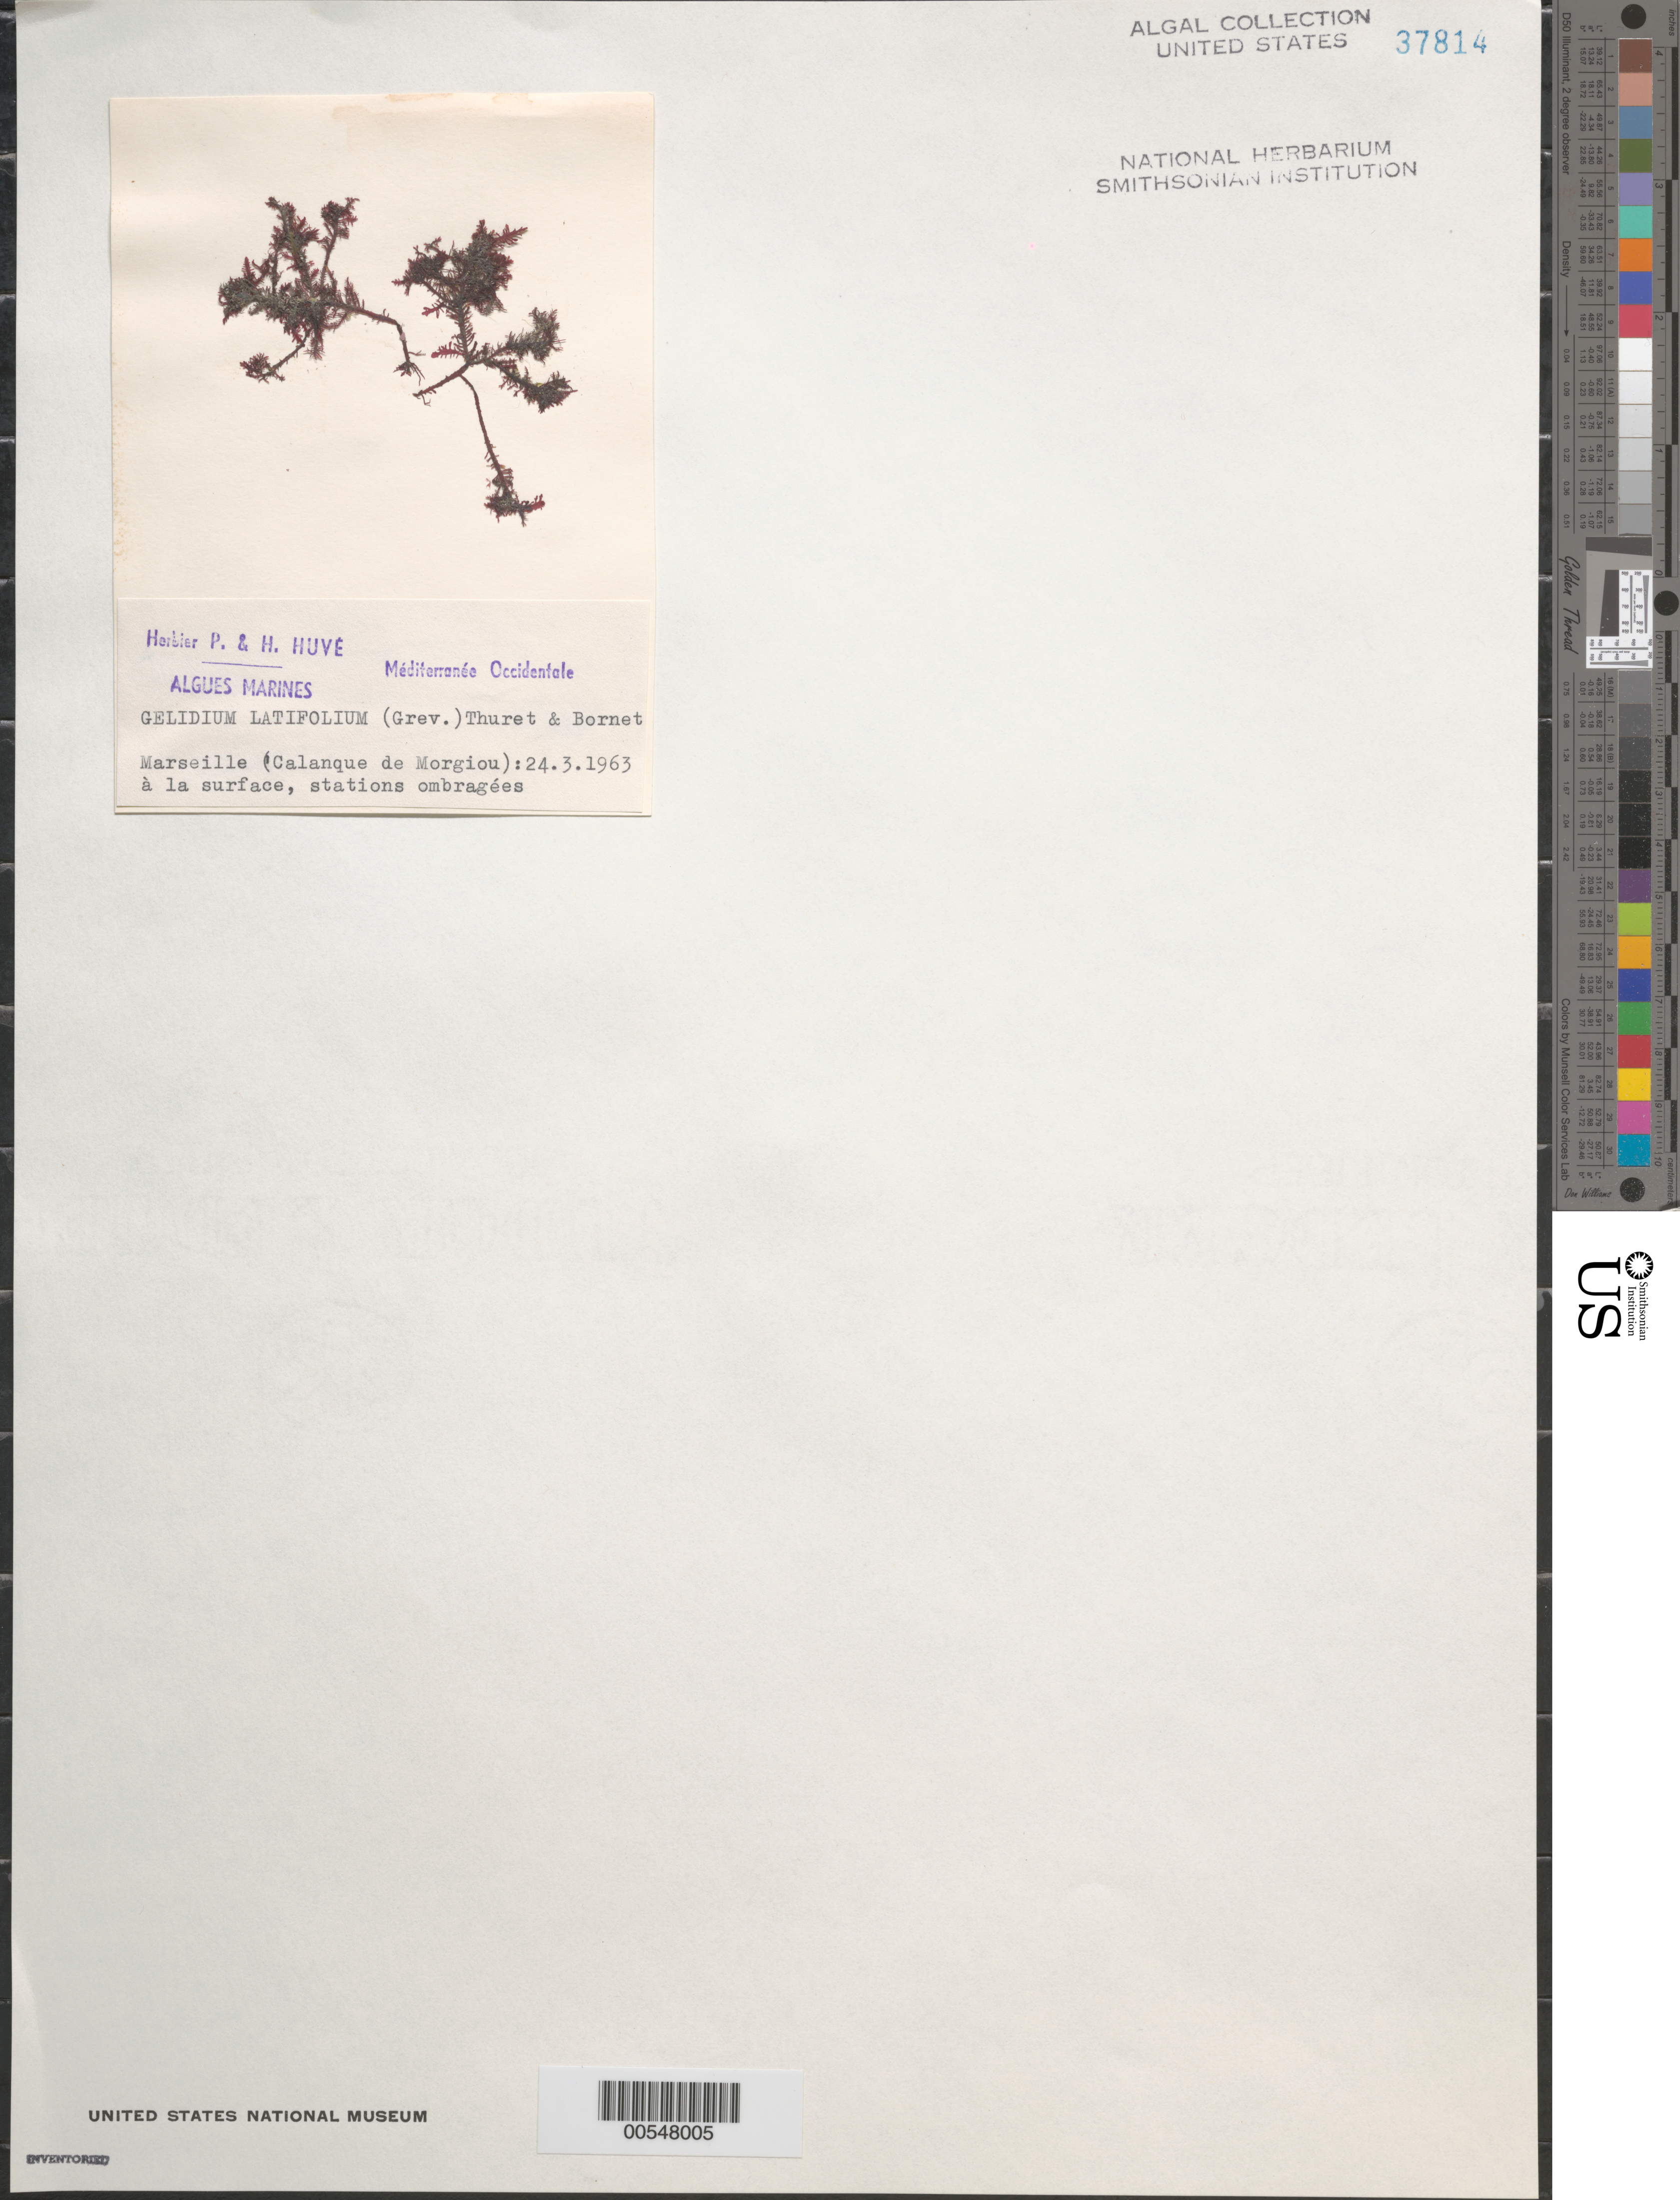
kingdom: Plantae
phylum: Rhodophyta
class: Florideophyceae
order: Gelidiales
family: Gelidiaceae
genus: Gelidium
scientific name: Gelidium spinosum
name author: (S.G. Gmel.) P.C. Silva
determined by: Algae name updating Project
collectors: P. Huve & H. Huve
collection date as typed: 24 Mar 1963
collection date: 1963-03-24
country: France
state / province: Provence-Alpes-Côte d'Azur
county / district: Bouches-du-Rhône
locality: Marseille, Calanque de Morgiou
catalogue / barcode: US 37814